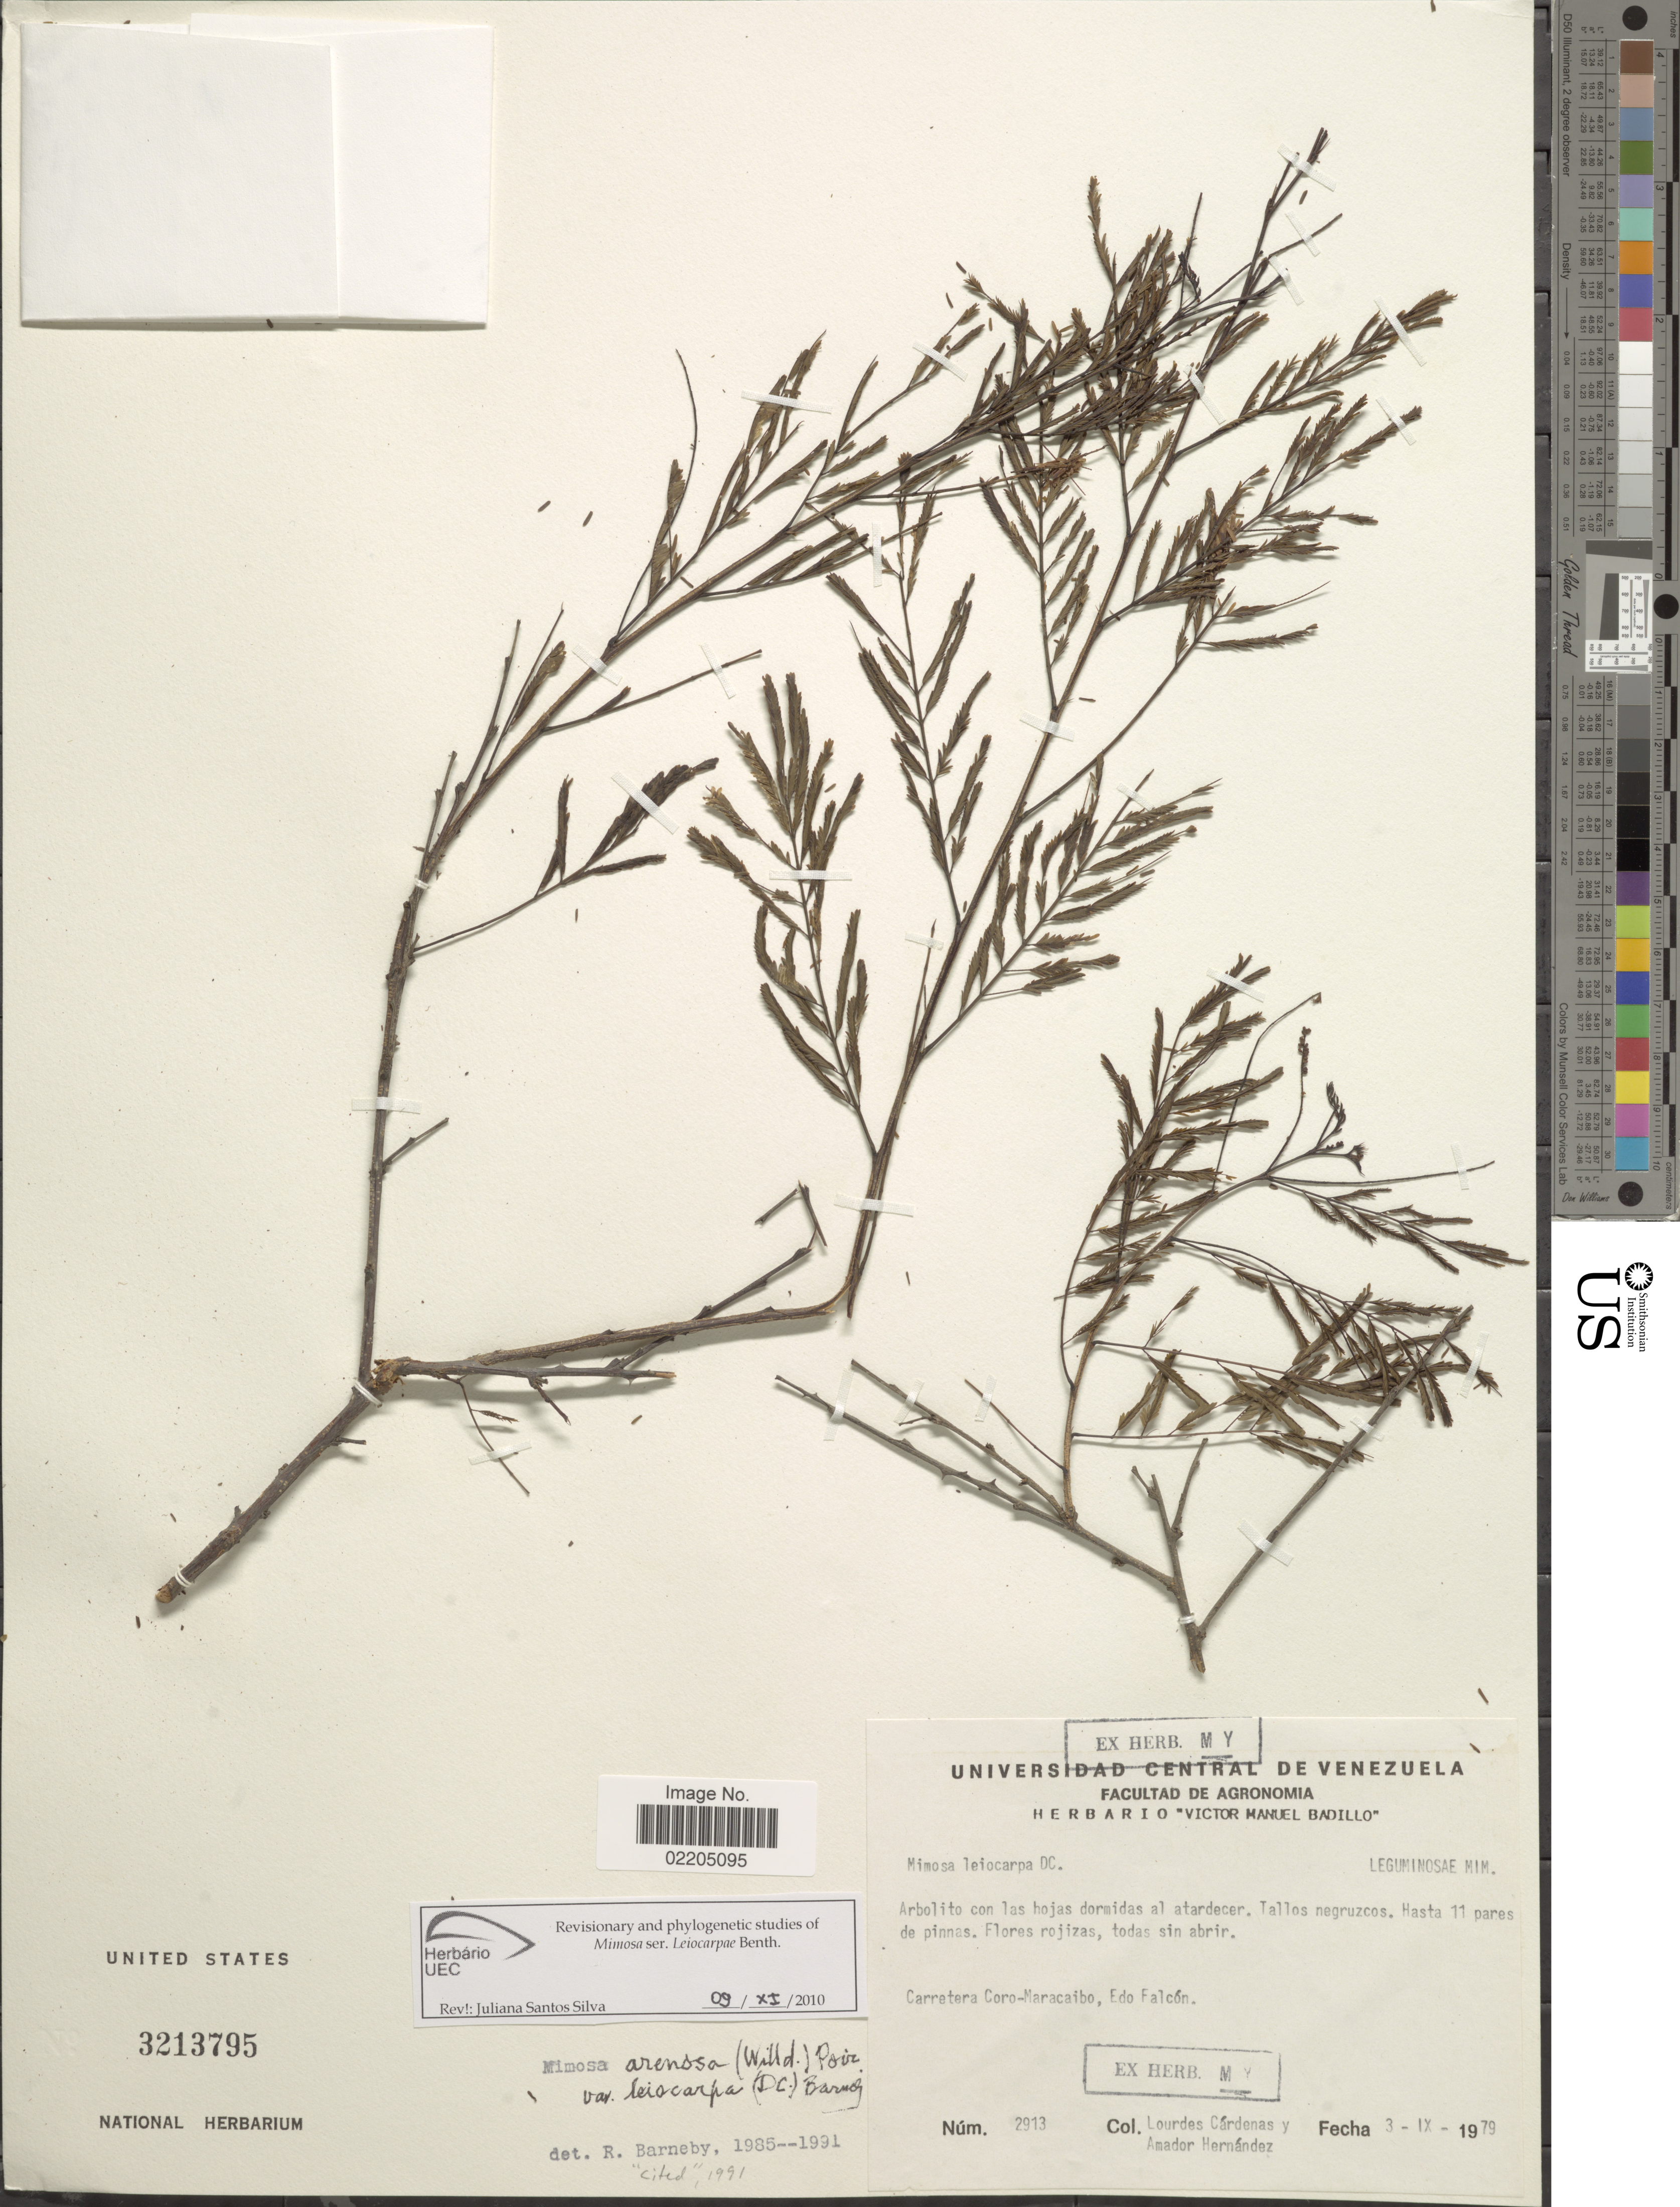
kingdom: Plantae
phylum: Tracheophyta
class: Magnoliopsida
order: Fabales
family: Fabaceae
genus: Mimosa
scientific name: Mimosa arenosa var. leiocarpa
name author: (DC.) Barneby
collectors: L. Cárdenas & A. Hernandez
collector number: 2913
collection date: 1979-09-03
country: Venezuela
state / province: Falcón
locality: Carretera Coro-Maracaibo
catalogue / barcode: US 3213795